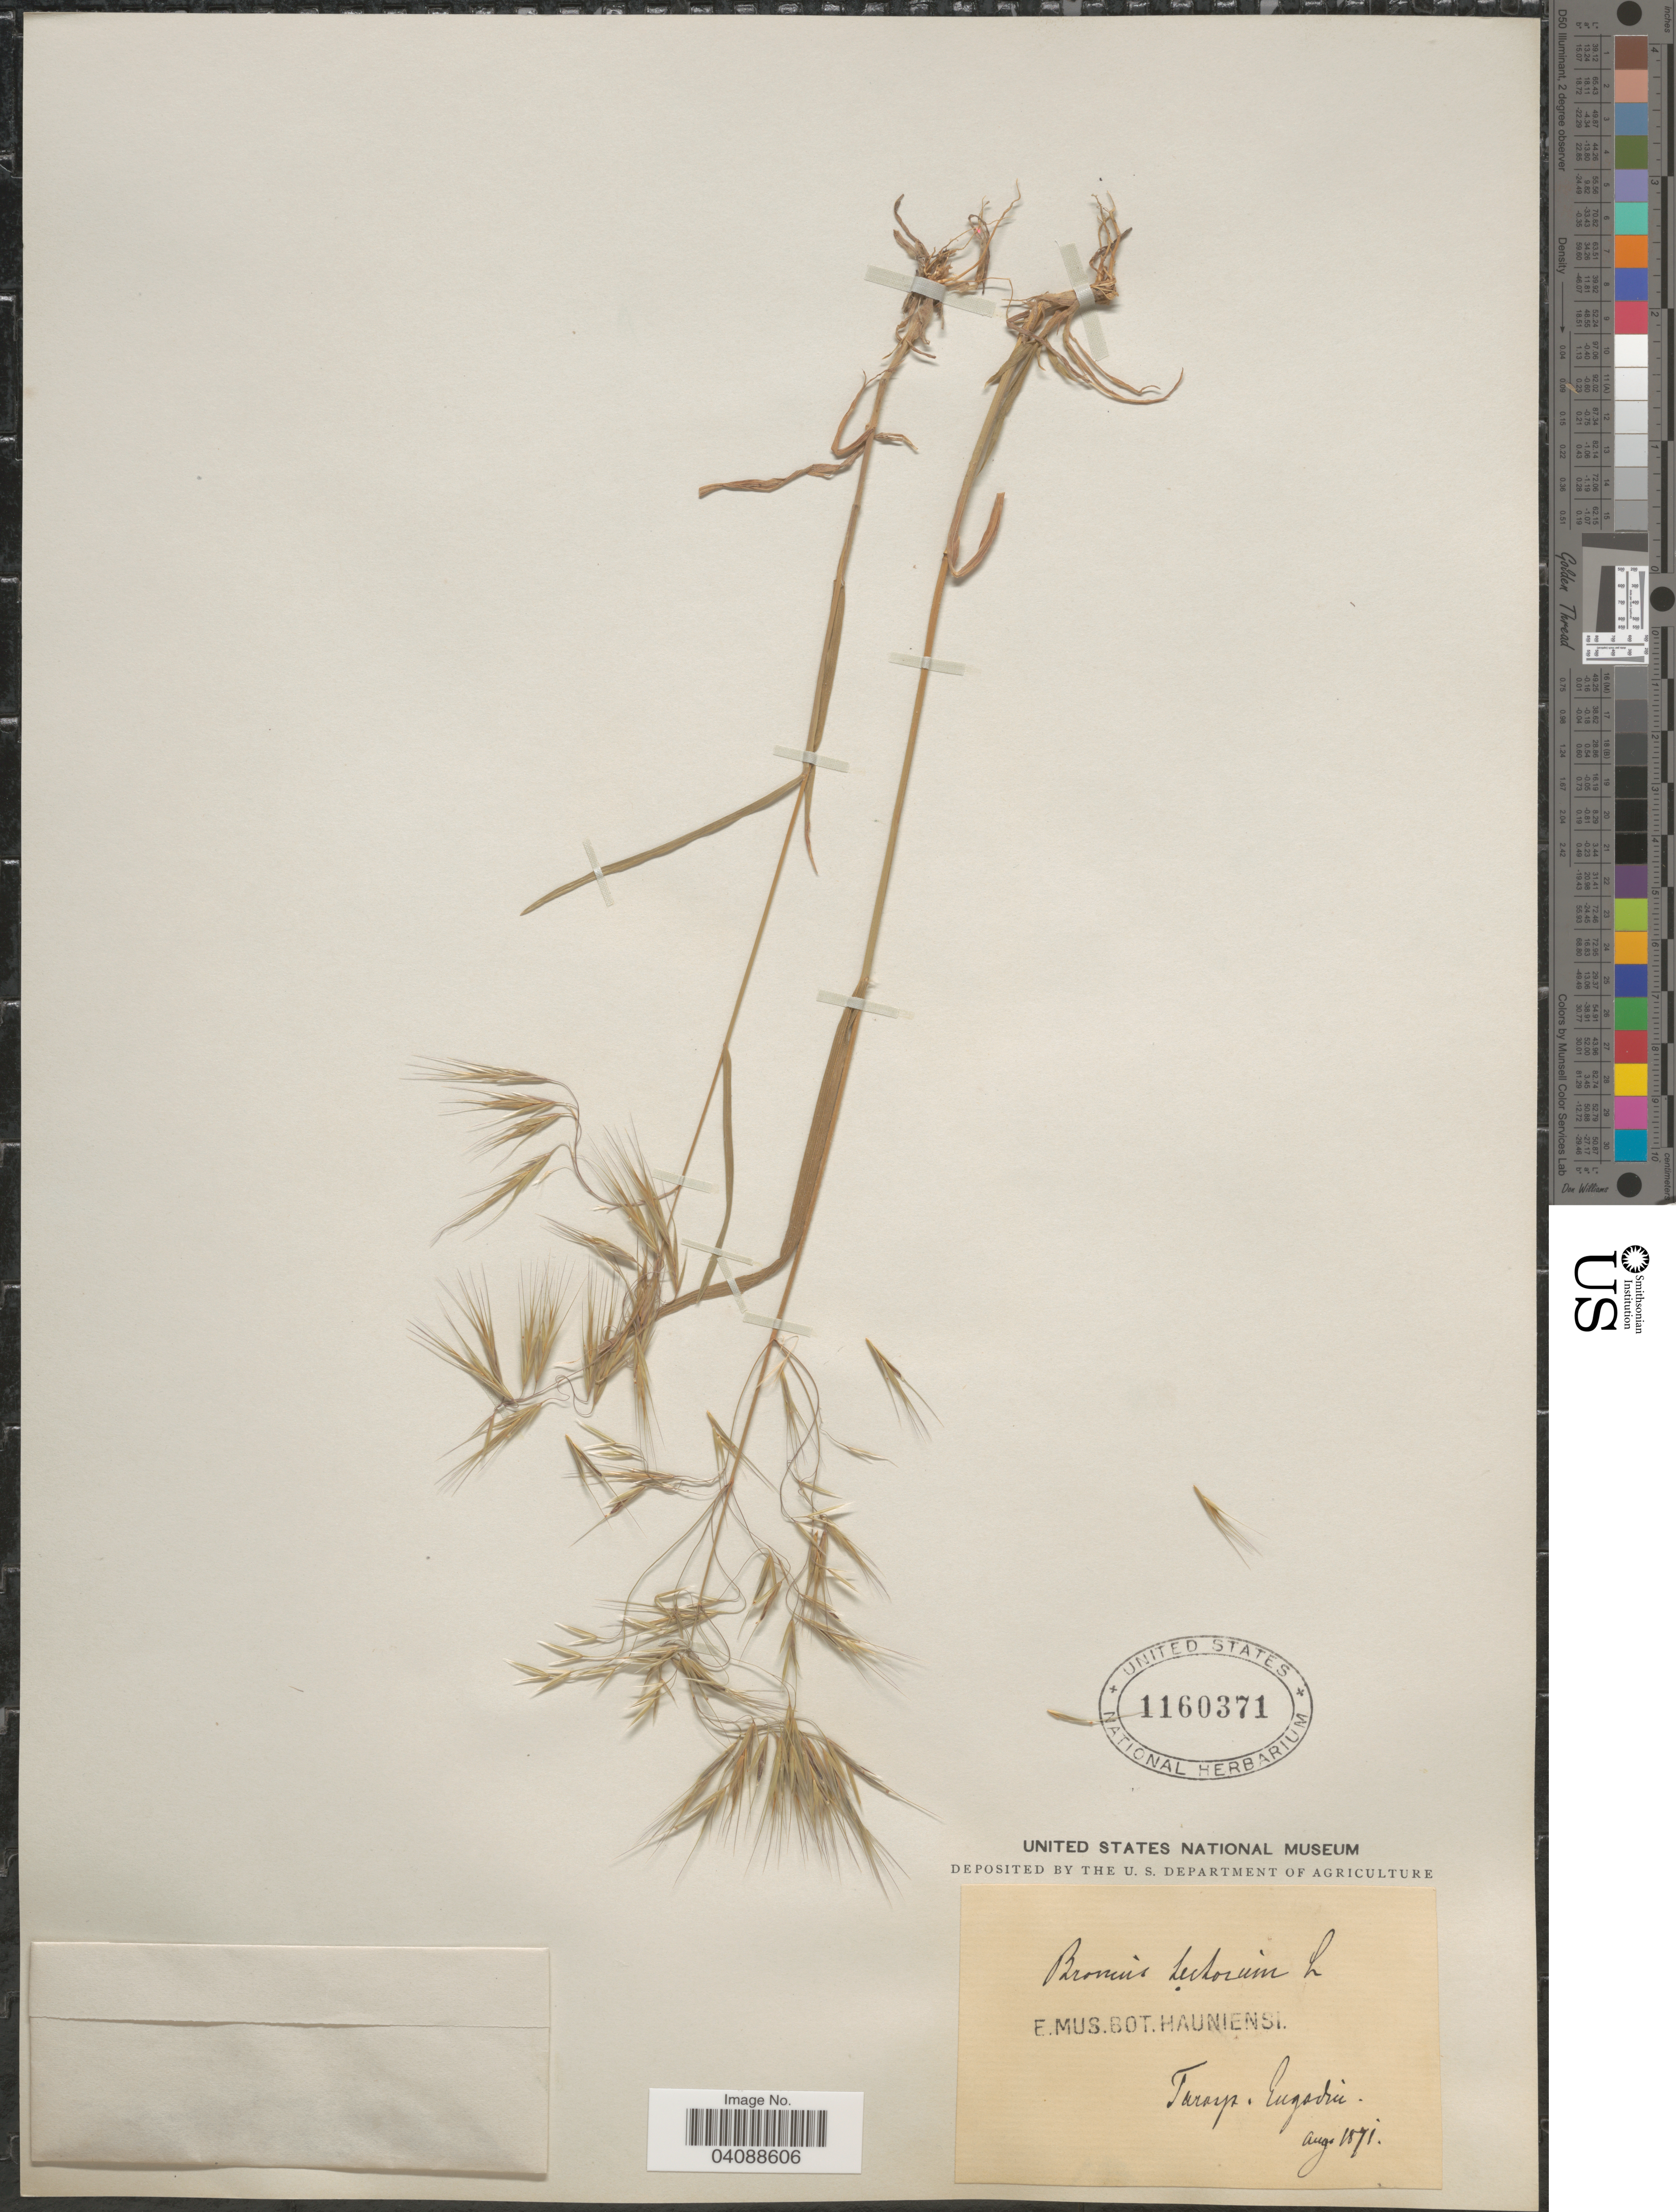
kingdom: Plantae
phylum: Tracheophyta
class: Liliopsida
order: Poales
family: Poaceae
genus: Bromus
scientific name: Bromus tectorum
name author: L.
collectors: ex Mus. Bot. Hauniense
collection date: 1871-08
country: Switzerland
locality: Tarasp. Engadin.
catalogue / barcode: US 1160371